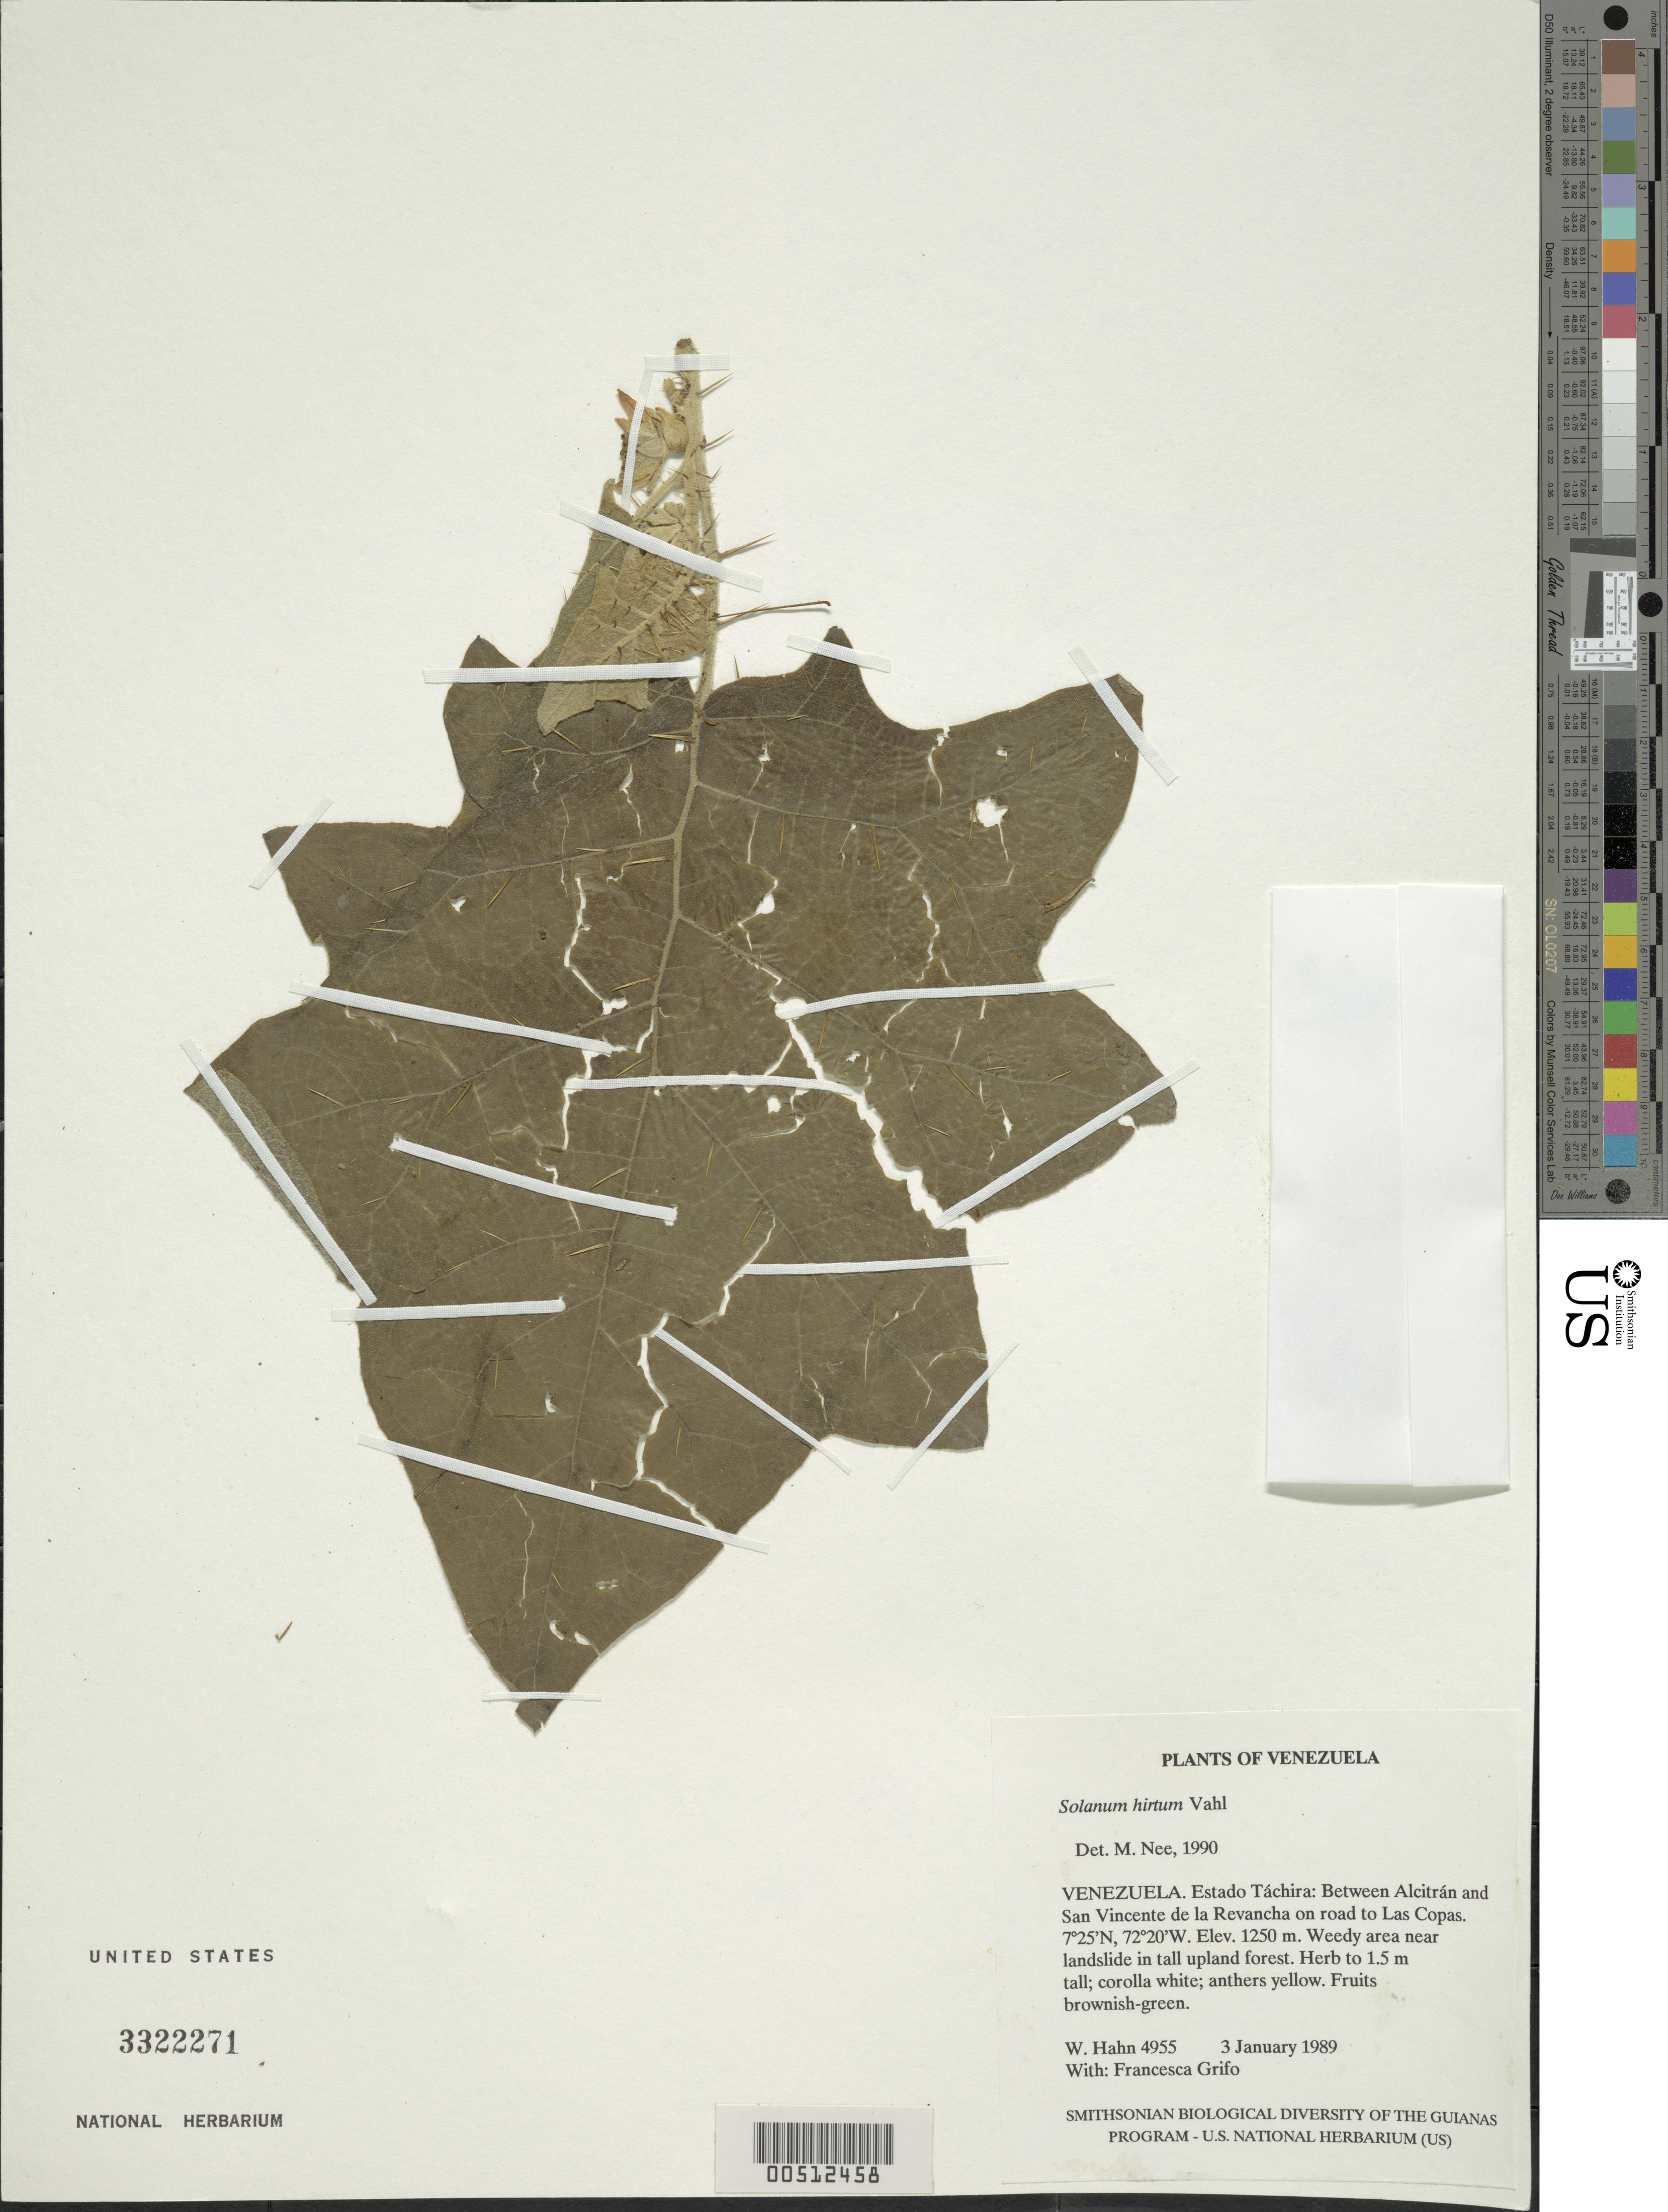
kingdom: Plantae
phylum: Tracheophyta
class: Magnoliopsida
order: Solanales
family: Solanaceae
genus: Solanum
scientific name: Solanum hirtum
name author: Vahl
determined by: Nee, Michael H.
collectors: W. Hahn & F. Grifo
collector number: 4955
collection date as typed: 3 January 1989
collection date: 1989-01-03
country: Venezuela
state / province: Táchira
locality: Between Alcitrán and San Vincente de la Revancha on road to Las Copas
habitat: Weedy area near landslide in tall upland forest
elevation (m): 1250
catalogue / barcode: US 3322271